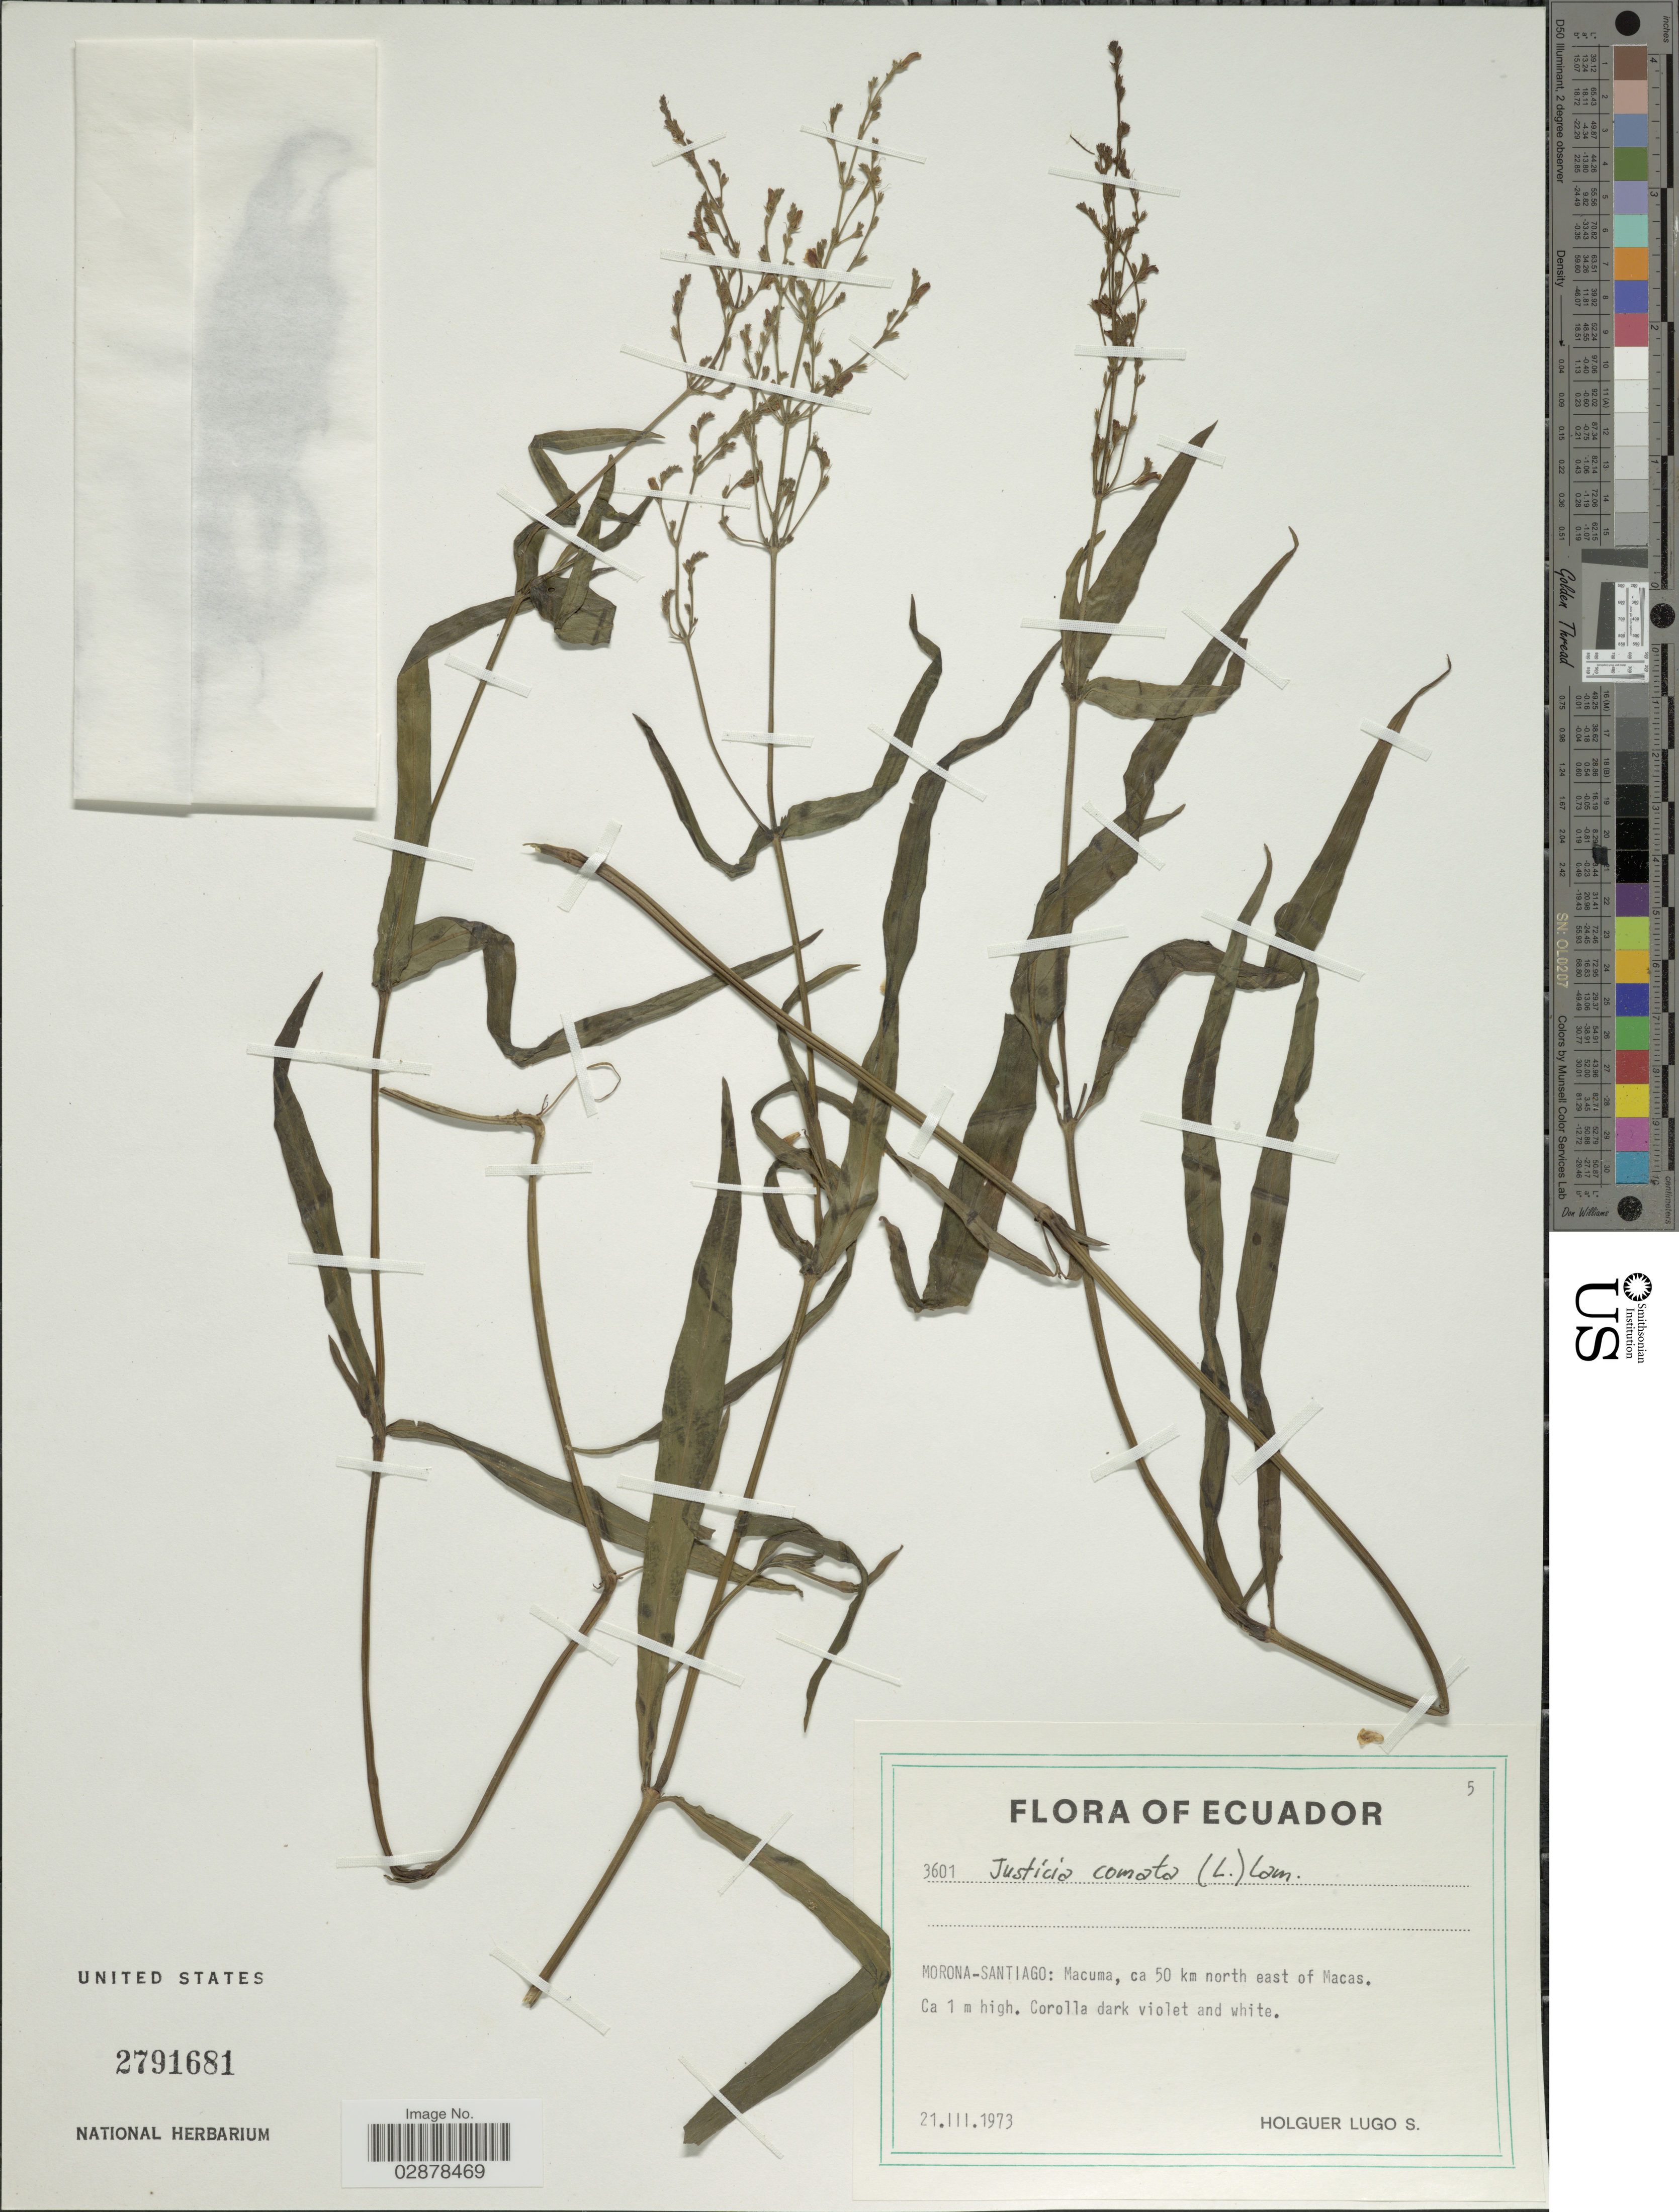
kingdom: Plantae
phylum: Tracheophyta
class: Magnoliopsida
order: Lamiales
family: Acanthaceae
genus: Justicia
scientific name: Justicia comata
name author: (L.) Lam.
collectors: H. Lugo S.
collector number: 3601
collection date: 1973-03-21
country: Ecuador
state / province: Morona-Santiago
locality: Macuma, ca 50 km north east of Macas.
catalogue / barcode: US 2791681